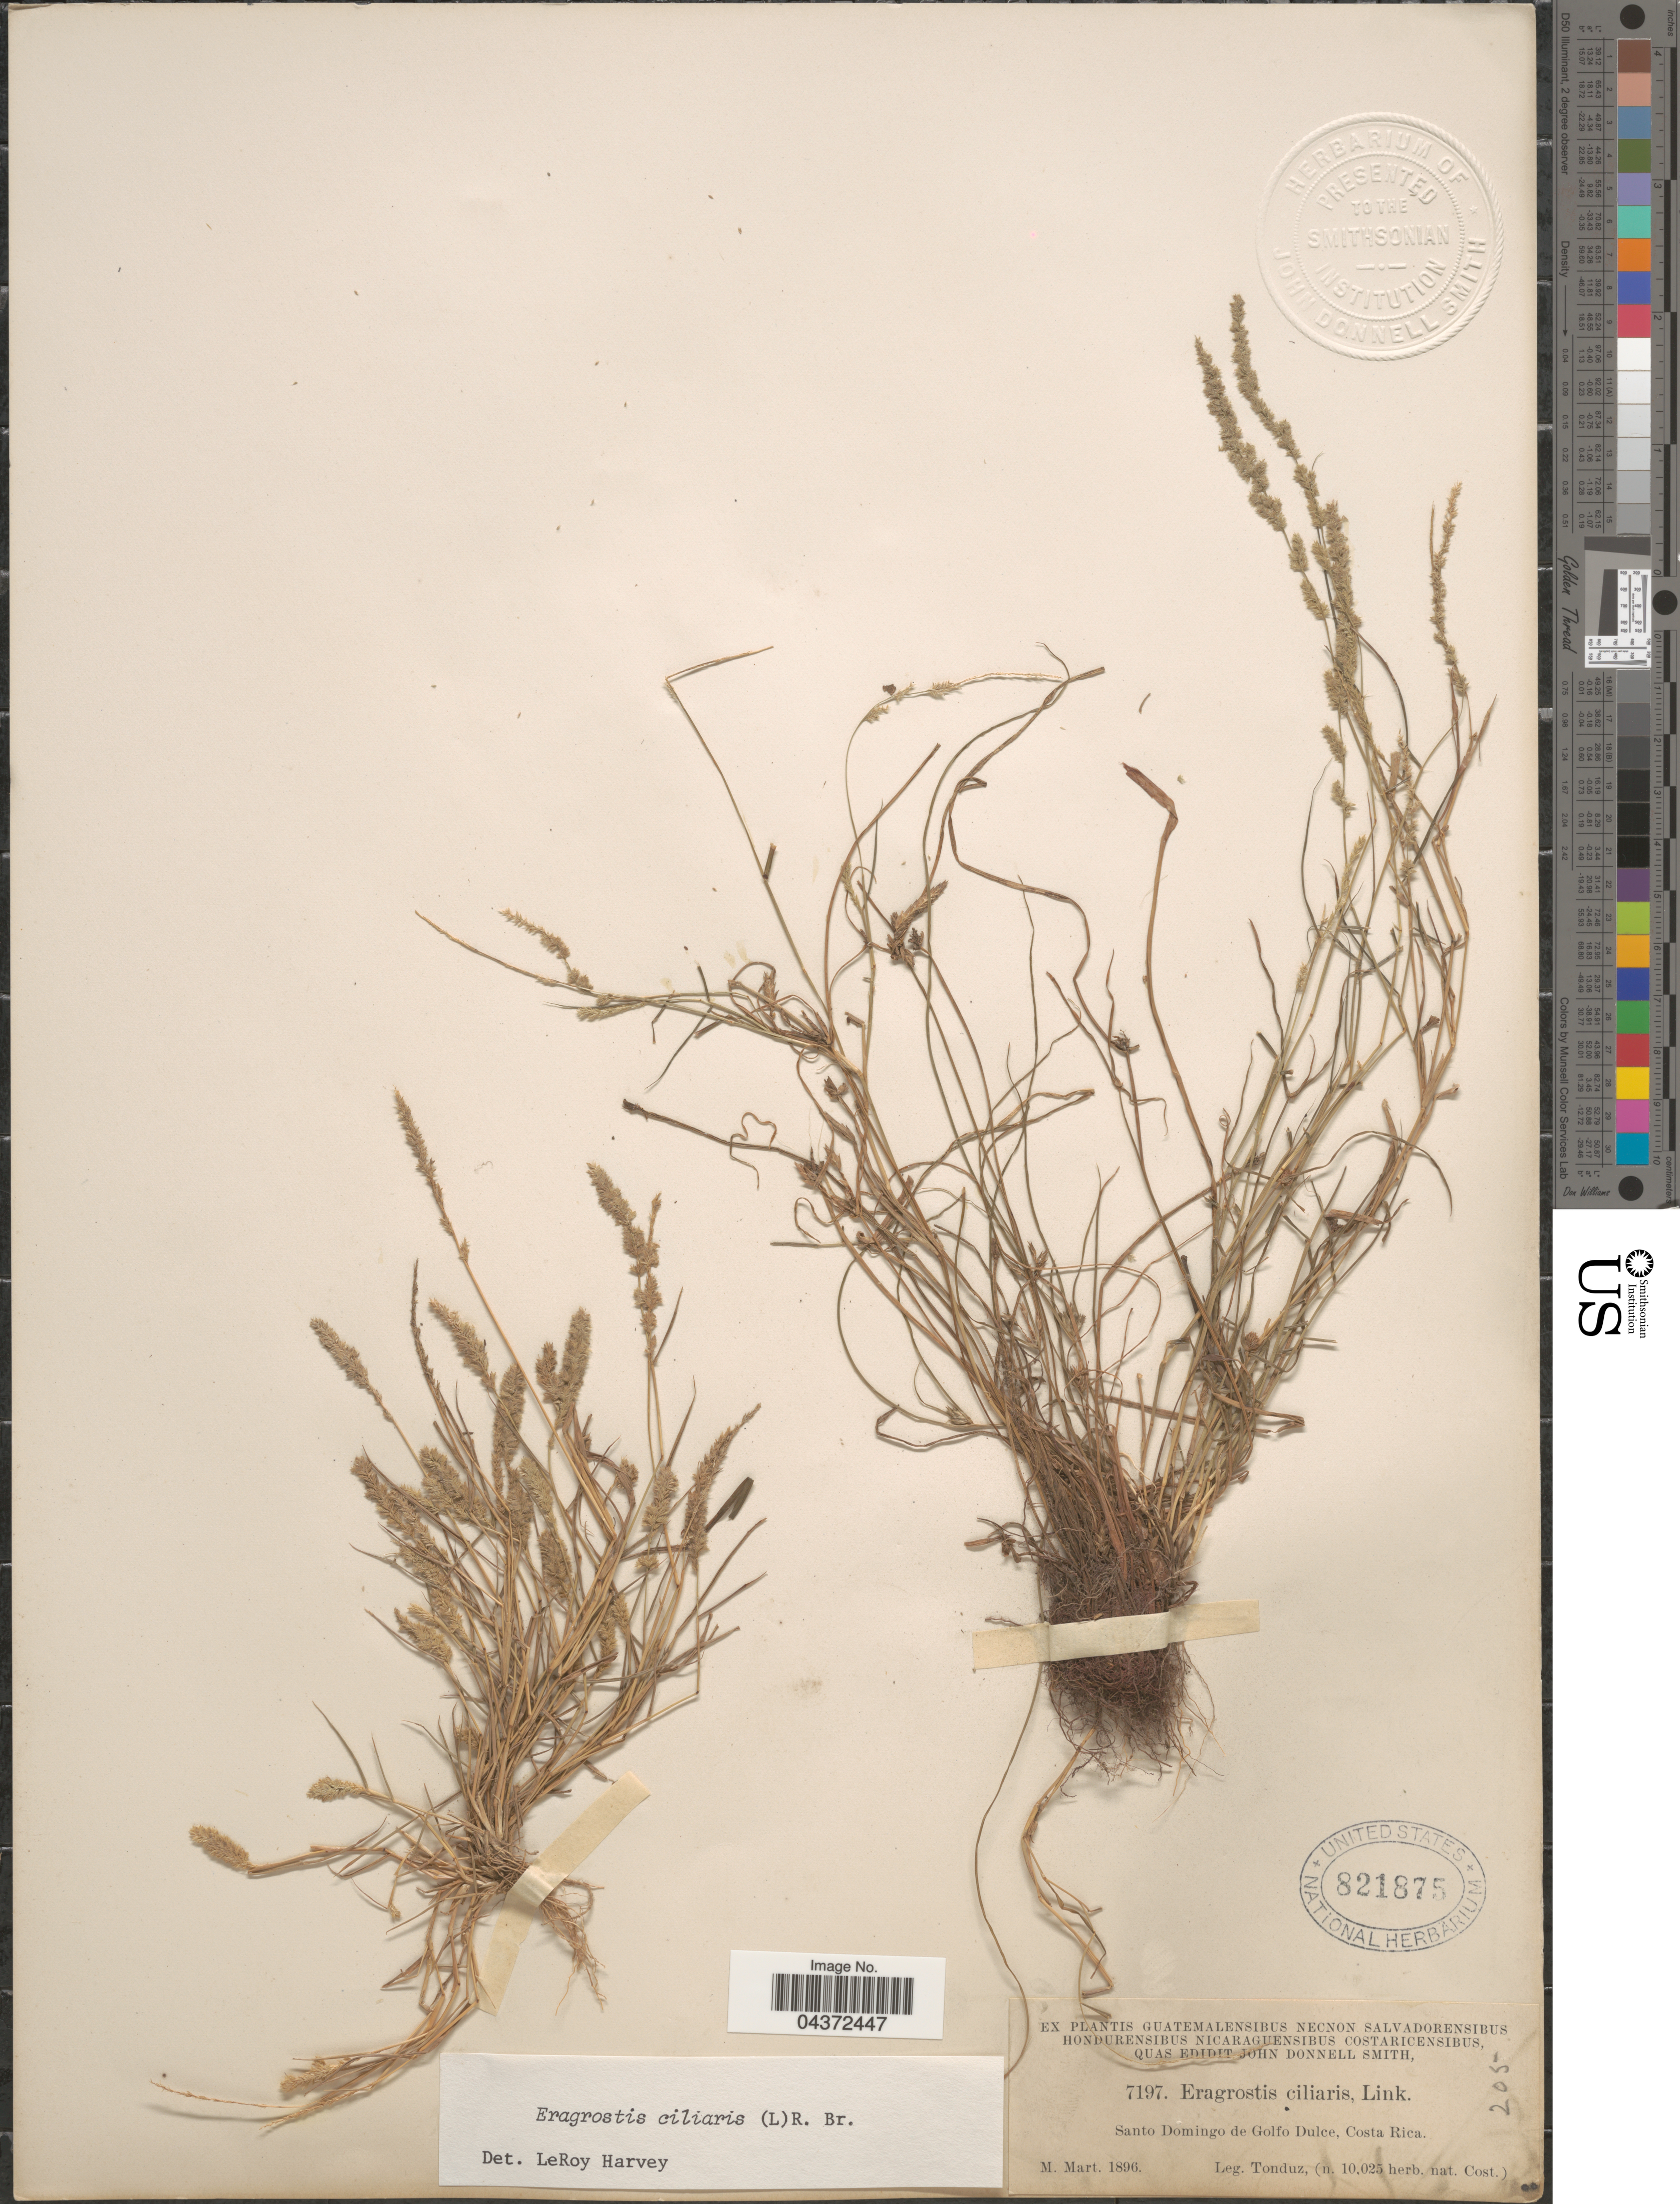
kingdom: Plantae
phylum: Tracheophyta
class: Liliopsida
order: Poales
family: Poaceae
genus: Eragrostis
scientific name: Eragrostis ciliaris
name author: (L.) R. Br.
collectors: Tonduz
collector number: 7197/10025?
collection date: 1896-03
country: Costa Rica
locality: Santo Domingo de Golfo Dulce.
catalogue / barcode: US 821875